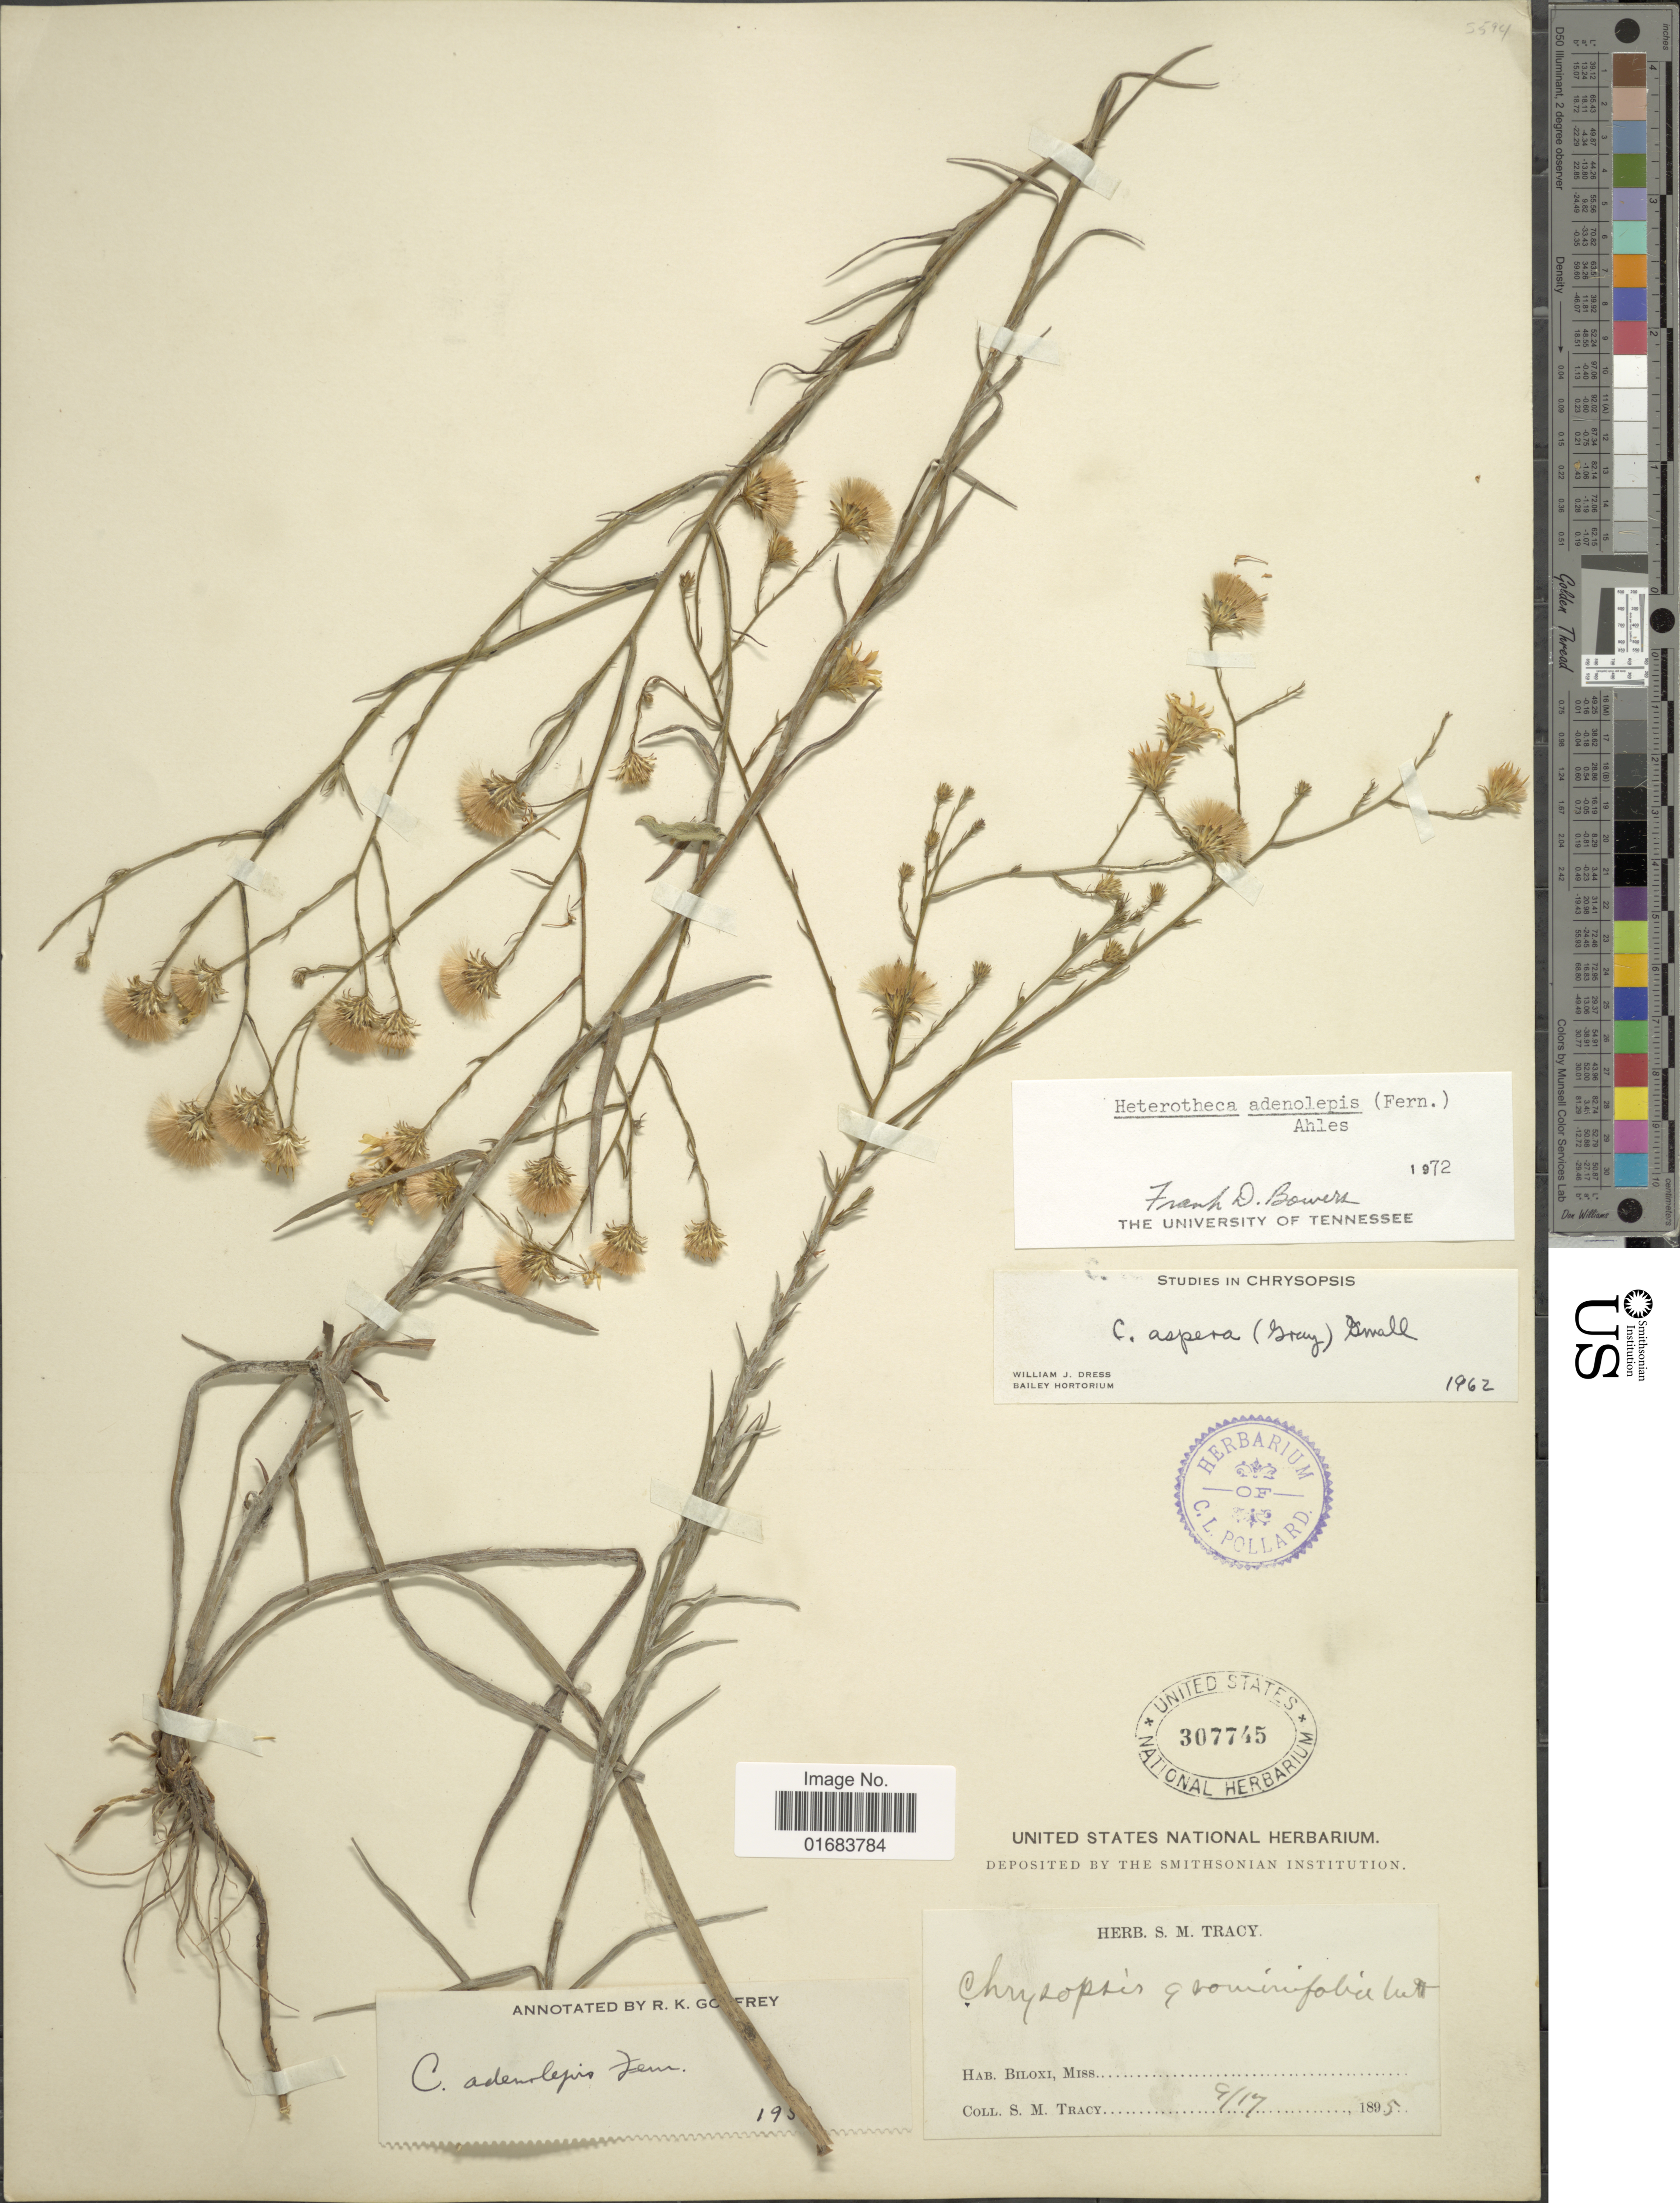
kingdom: Plantae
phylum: Tracheophyta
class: Magnoliopsida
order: Asterales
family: Asteraceae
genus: Pityopsis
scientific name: Pityopsis adenolepis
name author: (Fernald) Semple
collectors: S. M. Tracy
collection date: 1895-09-19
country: United States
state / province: Mississippi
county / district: Harrison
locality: Biloxi.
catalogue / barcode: US 307745